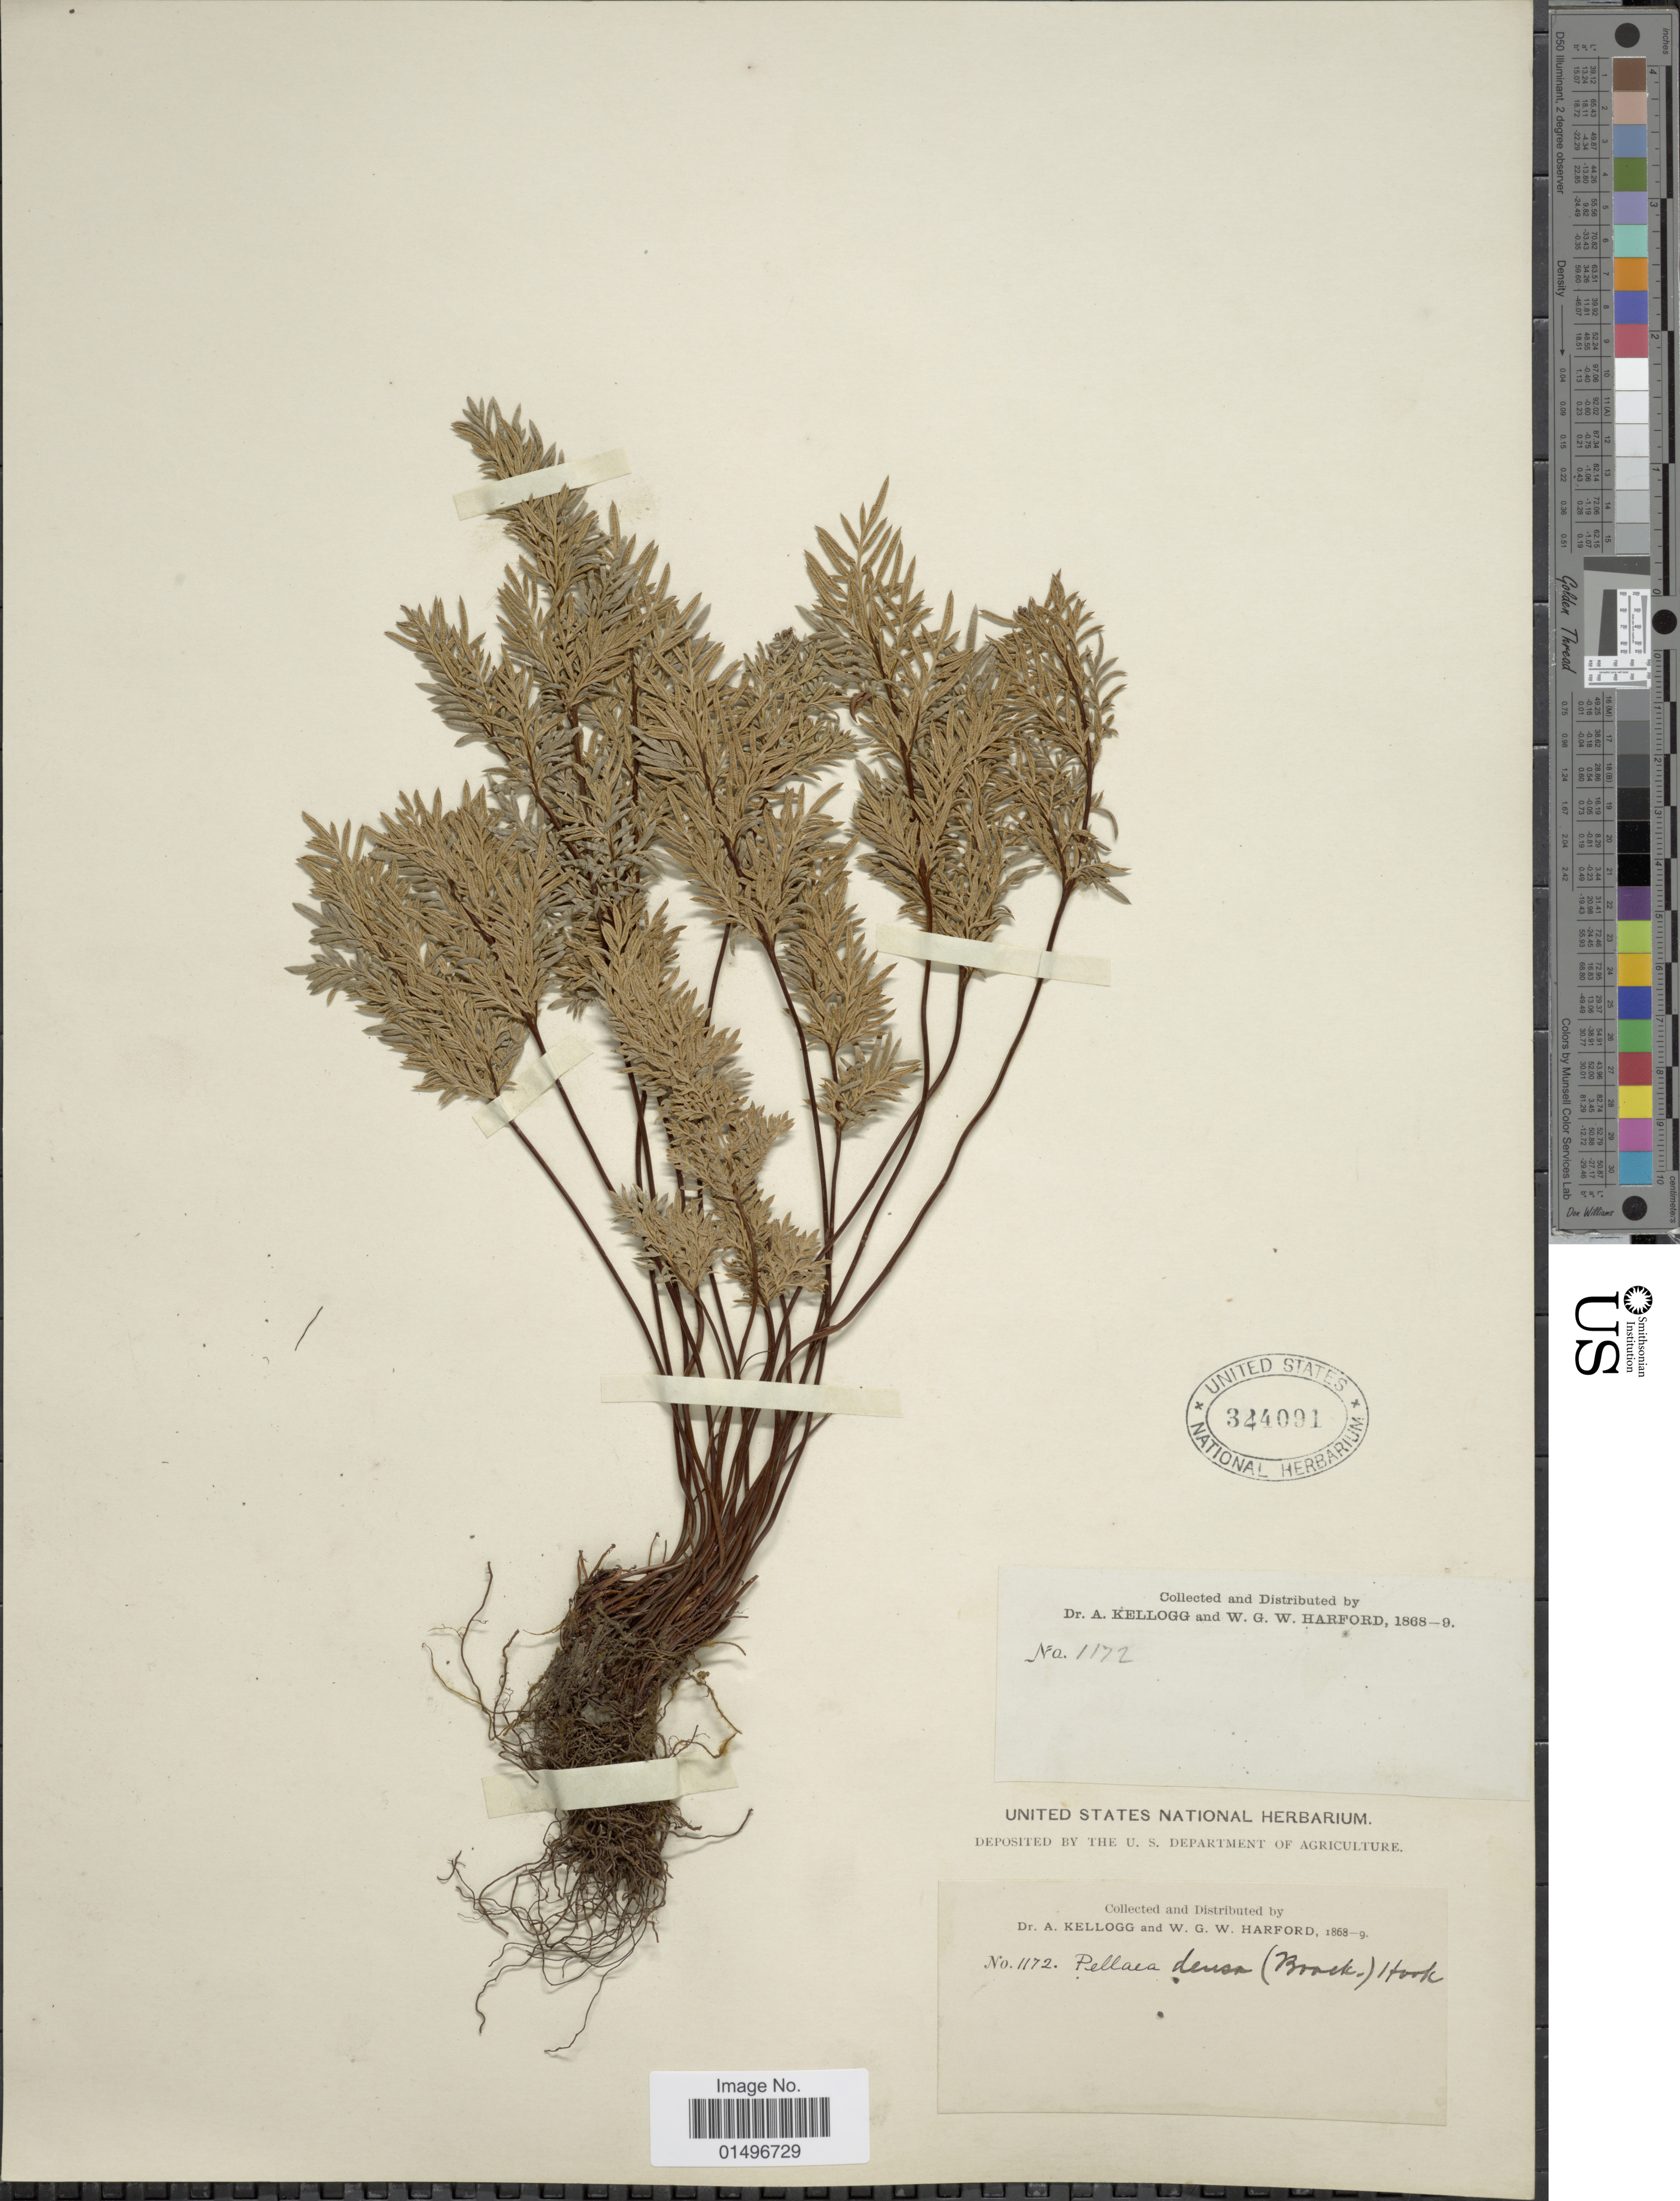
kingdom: Plantae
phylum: Tracheophyta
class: Polypodiopsida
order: Polypodiales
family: Pteridaceae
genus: Aspidotis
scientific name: Aspidotis densa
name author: (Brack.) Lellinger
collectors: A. Kellogg & W. G. W. Harford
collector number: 1172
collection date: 1868/1869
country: United States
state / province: California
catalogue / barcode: US 344091